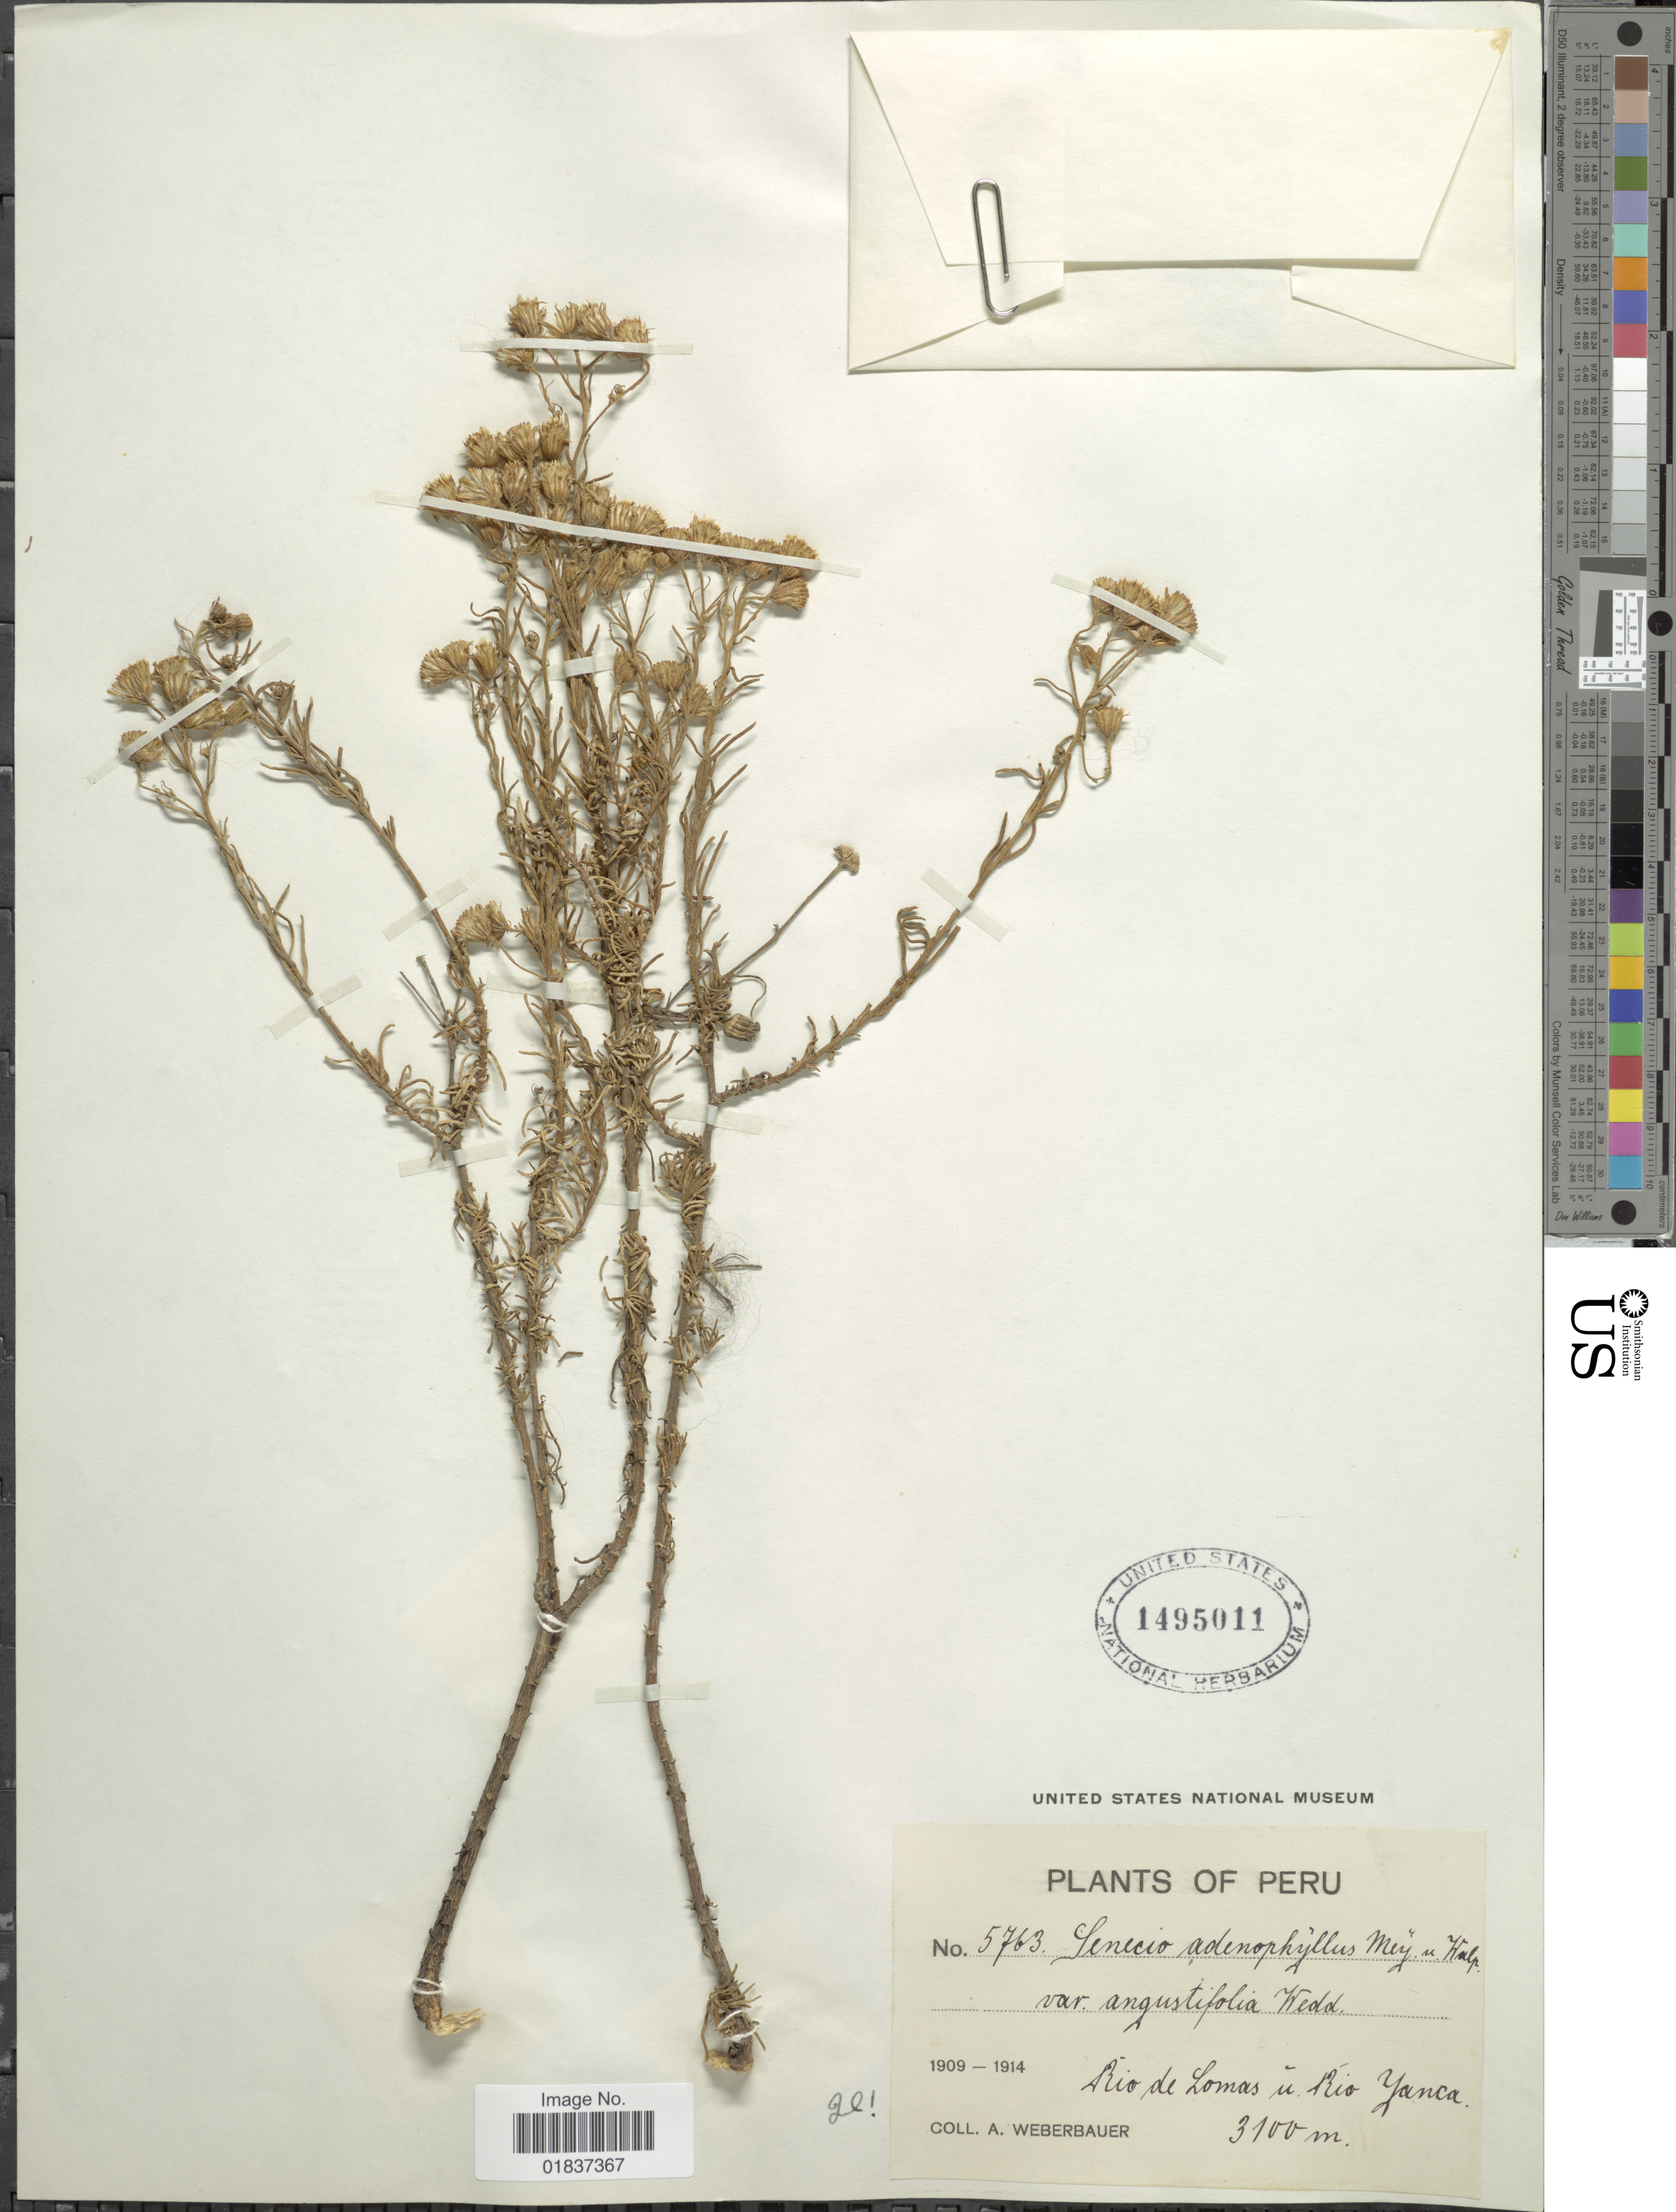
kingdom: Plantae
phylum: Tracheophyta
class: Magnoliopsida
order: Asterales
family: Asteraceae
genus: Senecio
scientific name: Senecio adenophyllus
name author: Meyen & Walp.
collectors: A. Weberbauer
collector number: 5763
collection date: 1909/1914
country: Peru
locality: Rio de Lomas u Rio Yanca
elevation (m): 3100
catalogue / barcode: US 1495011